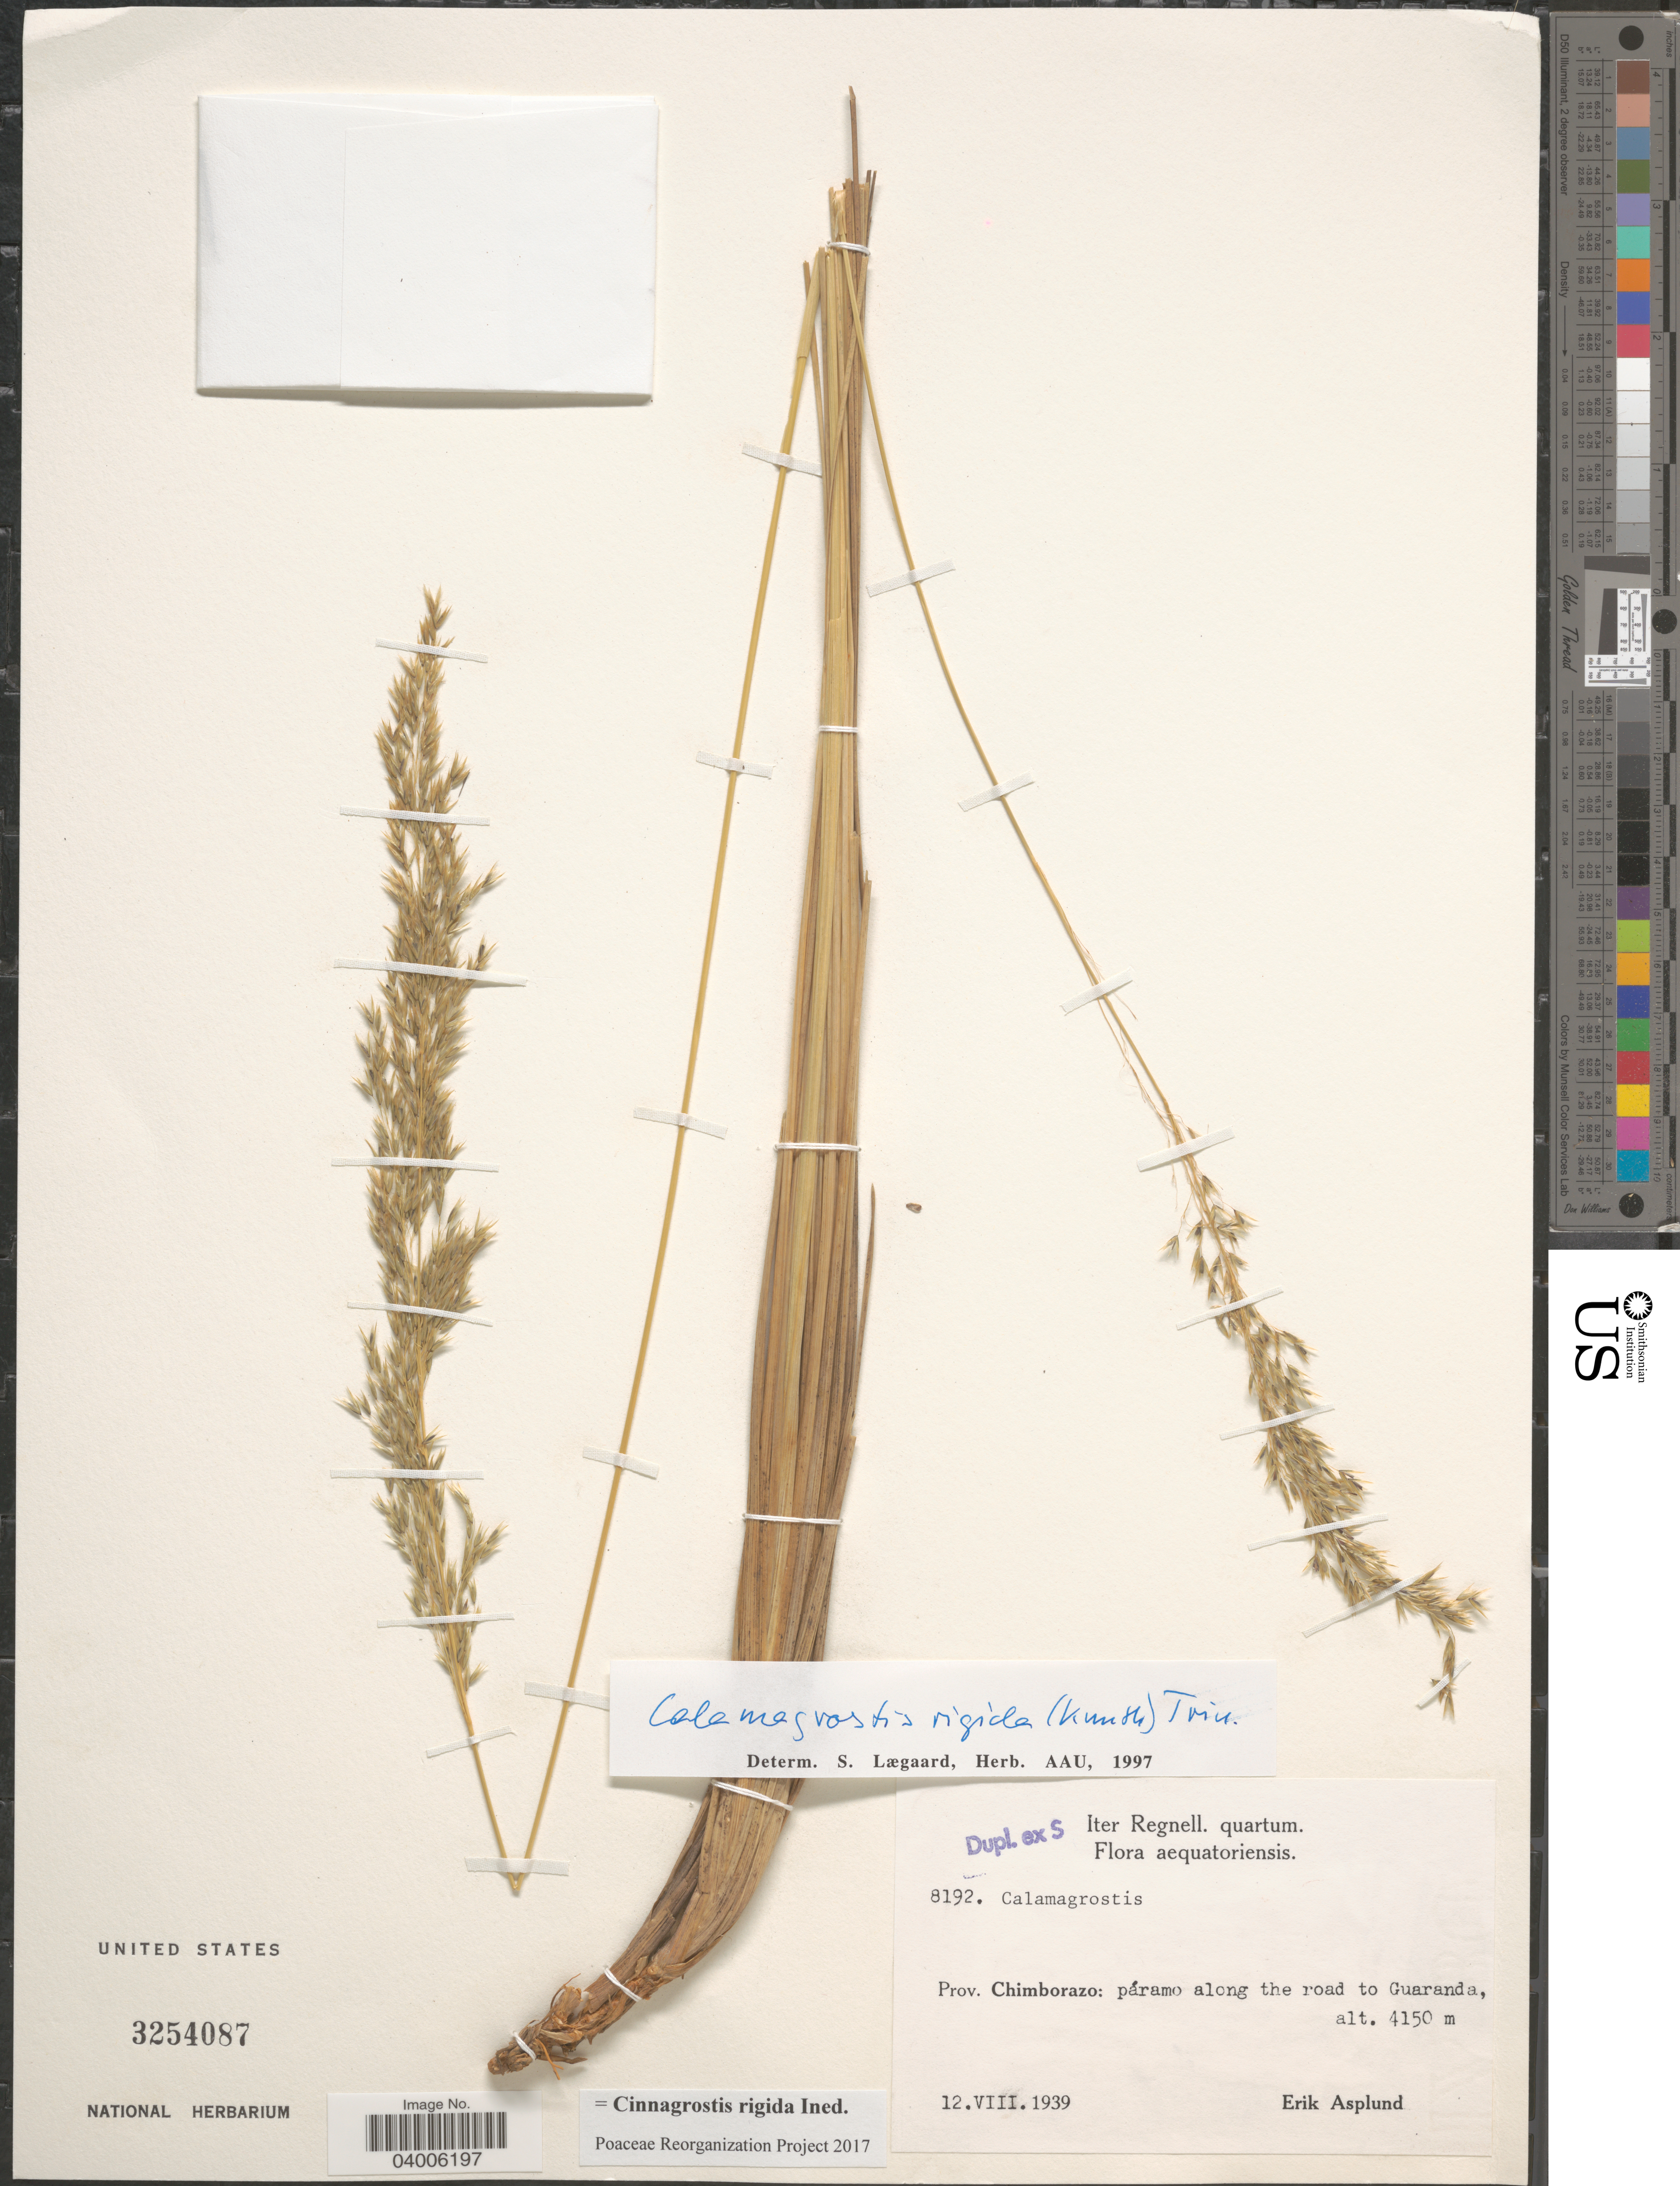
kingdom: Plantae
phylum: Tracheophyta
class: Liliopsida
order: Poales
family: Poaceae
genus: Cinnagrostis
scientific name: Cinnagrostis rigida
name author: (Kunth) P.M. Peterson et al.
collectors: E. Asplund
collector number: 8192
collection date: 1939-08-12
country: Ecuador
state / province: Chimborazo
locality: Páramo along the road to Guaranda.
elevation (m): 4150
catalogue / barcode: US 3254087